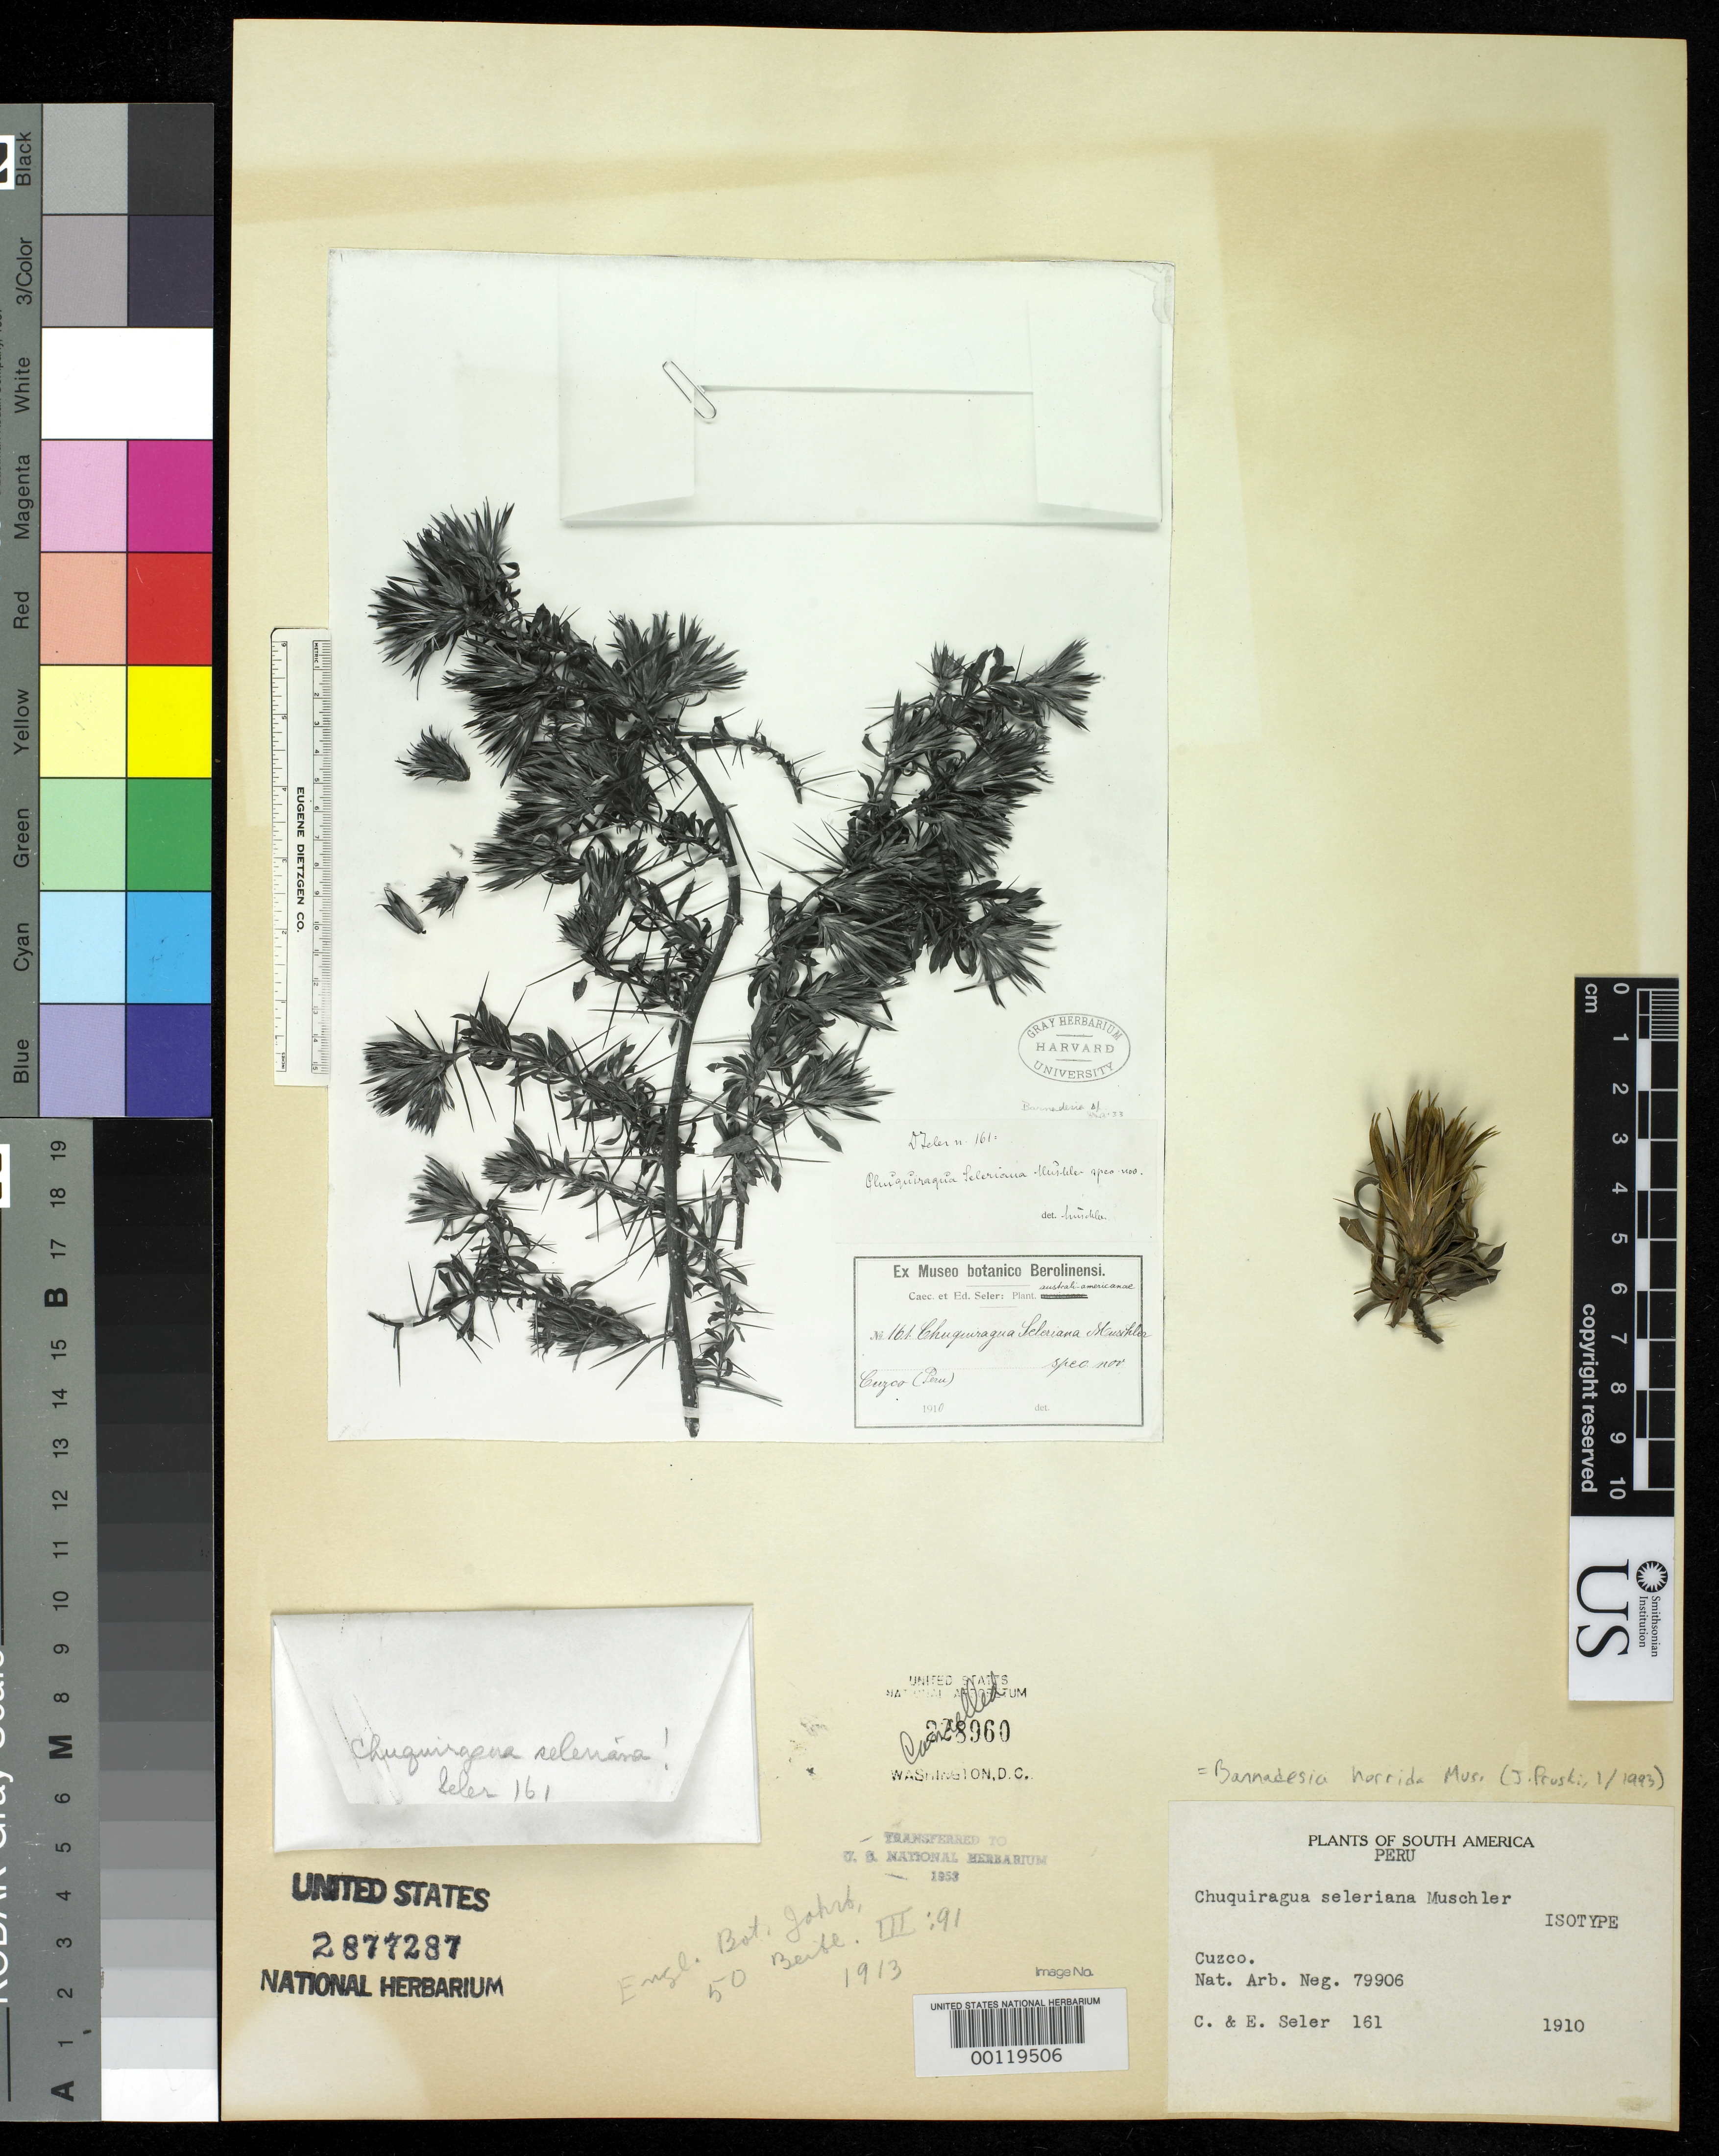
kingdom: Plantae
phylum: Tracheophyta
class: Magnoliopsida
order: Asterales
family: Asteraceae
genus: Chuquiraga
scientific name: Chuquiraga seleriana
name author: Muschl.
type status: Isotype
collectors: C. Seler & E. Seler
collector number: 161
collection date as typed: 28 Jun 1910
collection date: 1910-06-28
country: Peru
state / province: Cusco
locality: Sacsay Huamam near Cuzco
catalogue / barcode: US 2877287